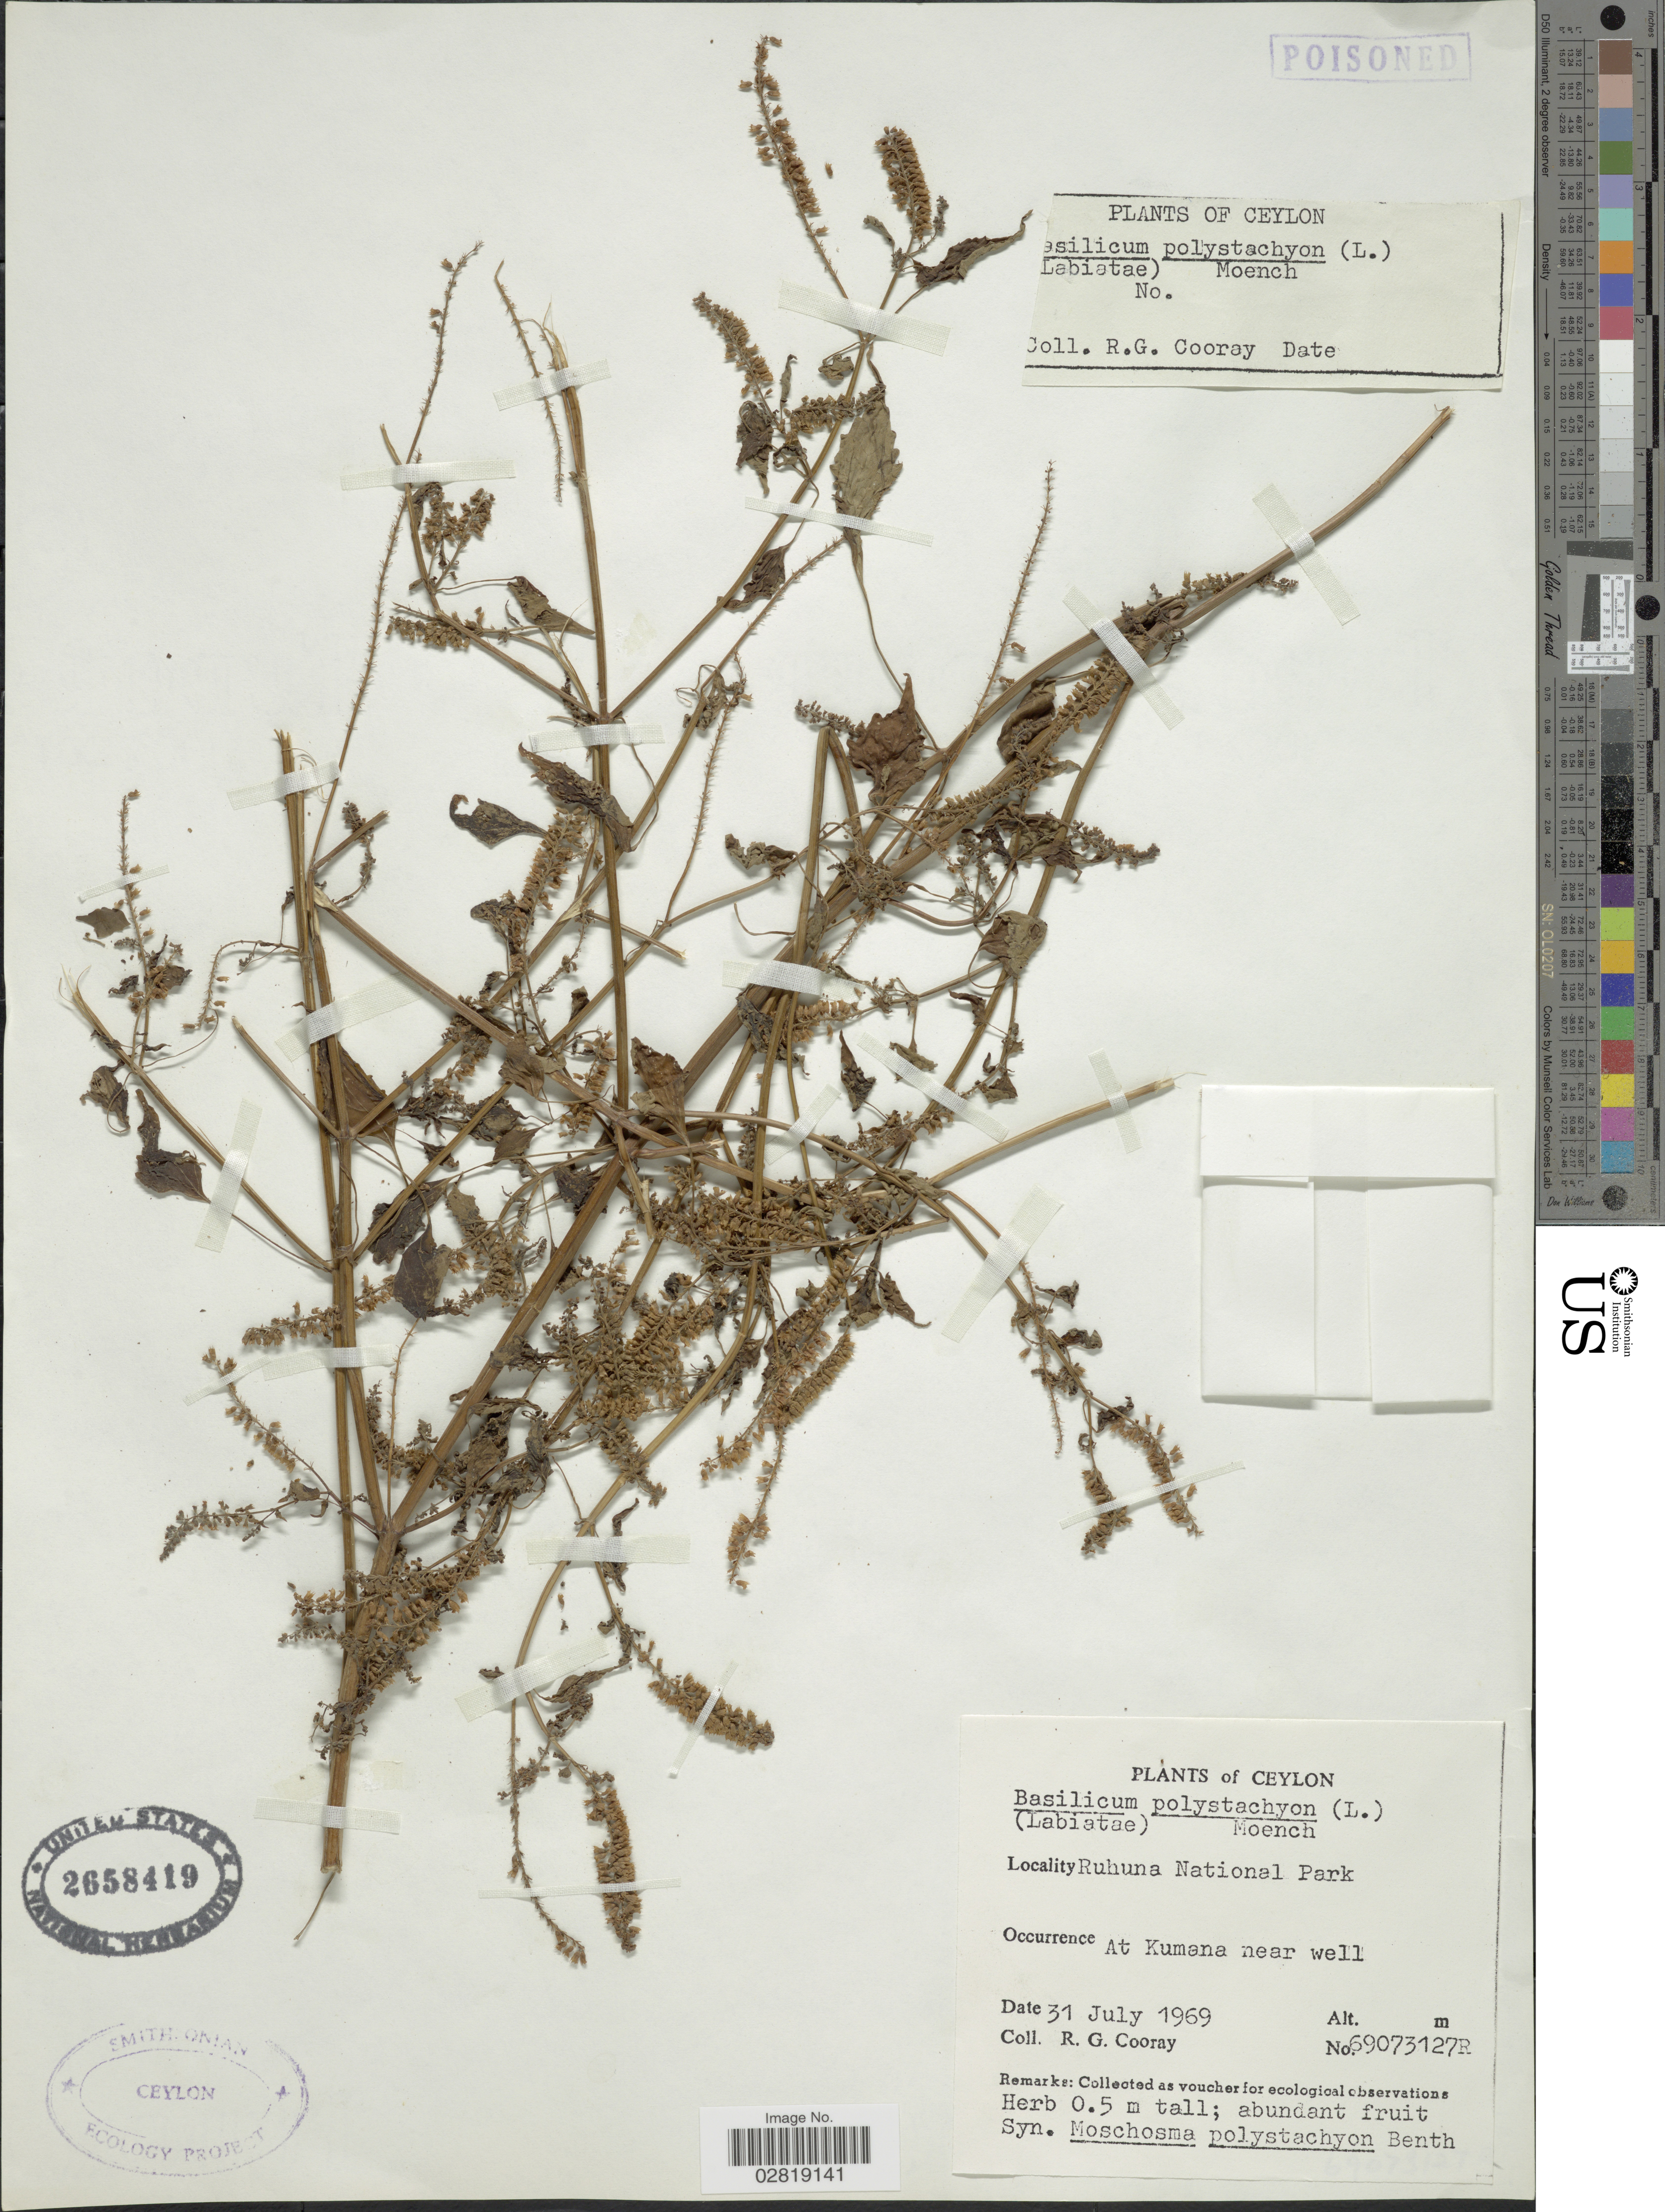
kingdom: Plantae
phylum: Tracheophyta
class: Magnoliopsida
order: Lamiales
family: Lamiaceae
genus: Basilicum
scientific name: Basilicum polystachyon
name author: (L.) Moench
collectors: R. Cooray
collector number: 69073127R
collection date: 1969-07-31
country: Sri Lanka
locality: Ceylon. Ruhuna National Park. At Kumana near well.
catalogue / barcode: US 2658419